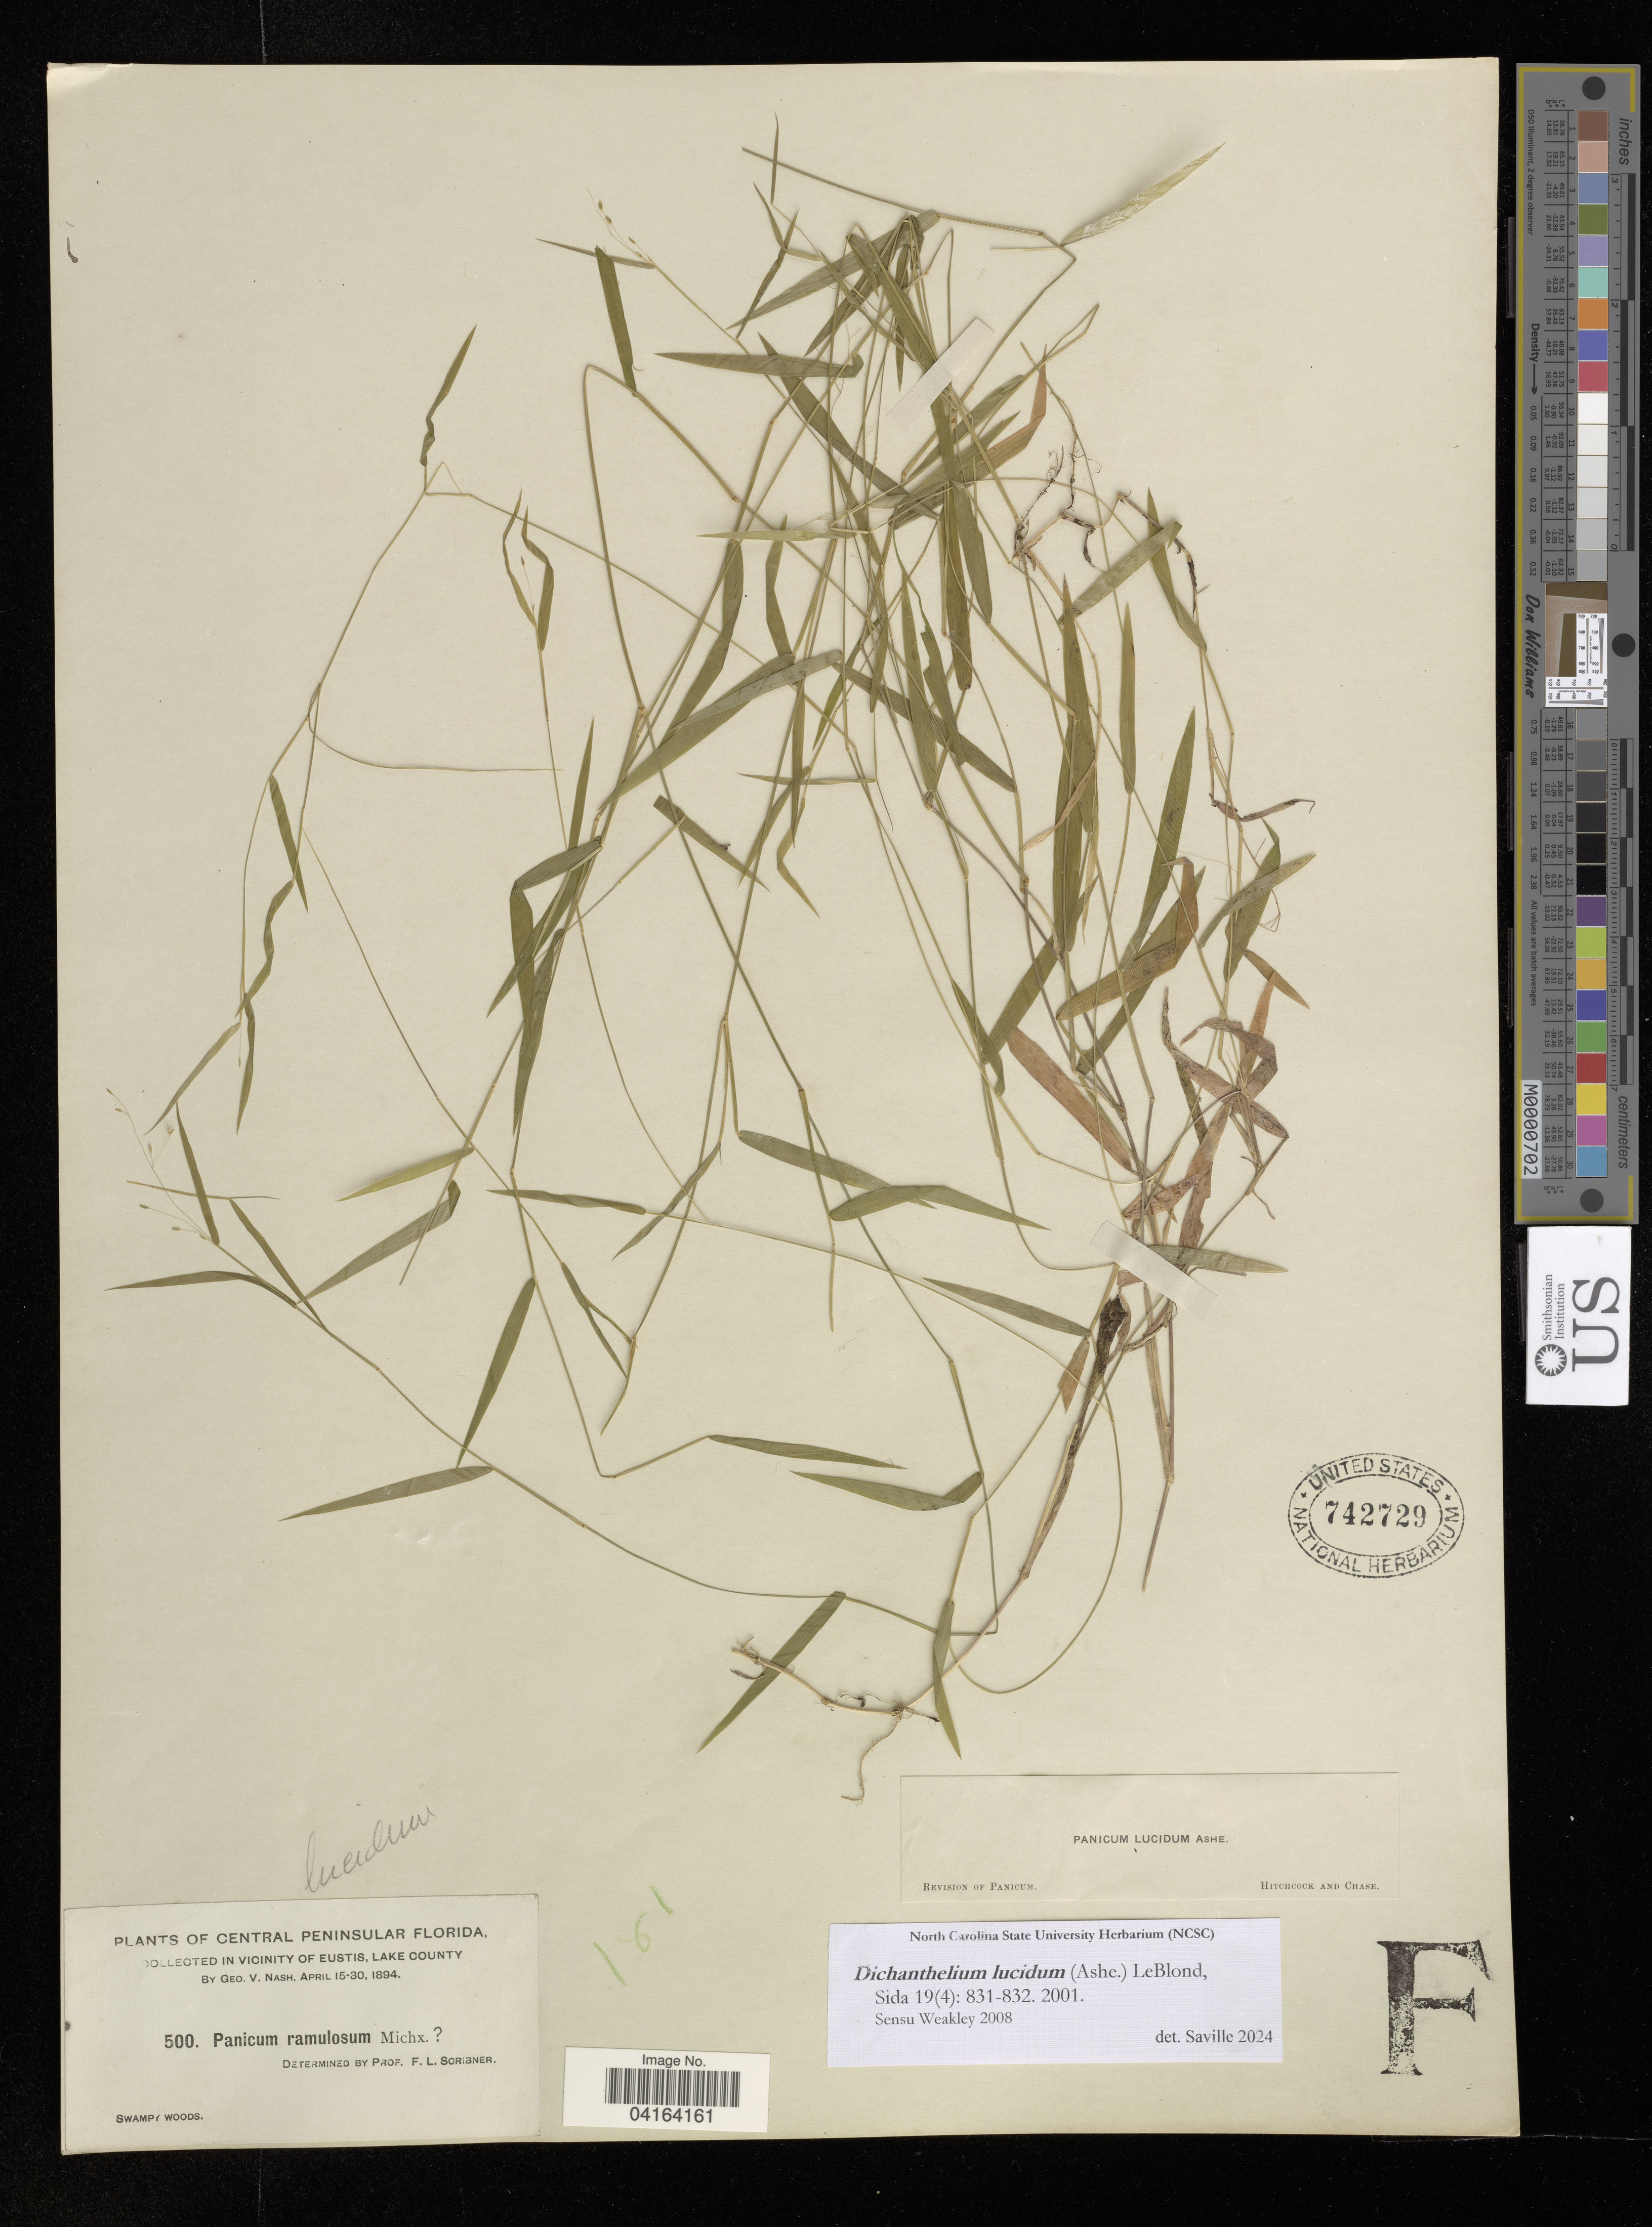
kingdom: Plantae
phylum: Tracheophyta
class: Liliopsida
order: Poales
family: Poaceae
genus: Dichanthelium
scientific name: Dichanthelium lucidum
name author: (Ashe) LeBlond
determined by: Saville, A. C., (NCSC), North Carolina State University (UNITED STATES)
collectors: G. V. Nash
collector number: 500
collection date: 1894-04-15/1894-04-30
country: United States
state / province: Florida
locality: Central Peninsular Florida, in viciinty of Eustis, Lake County.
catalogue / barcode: US 742729